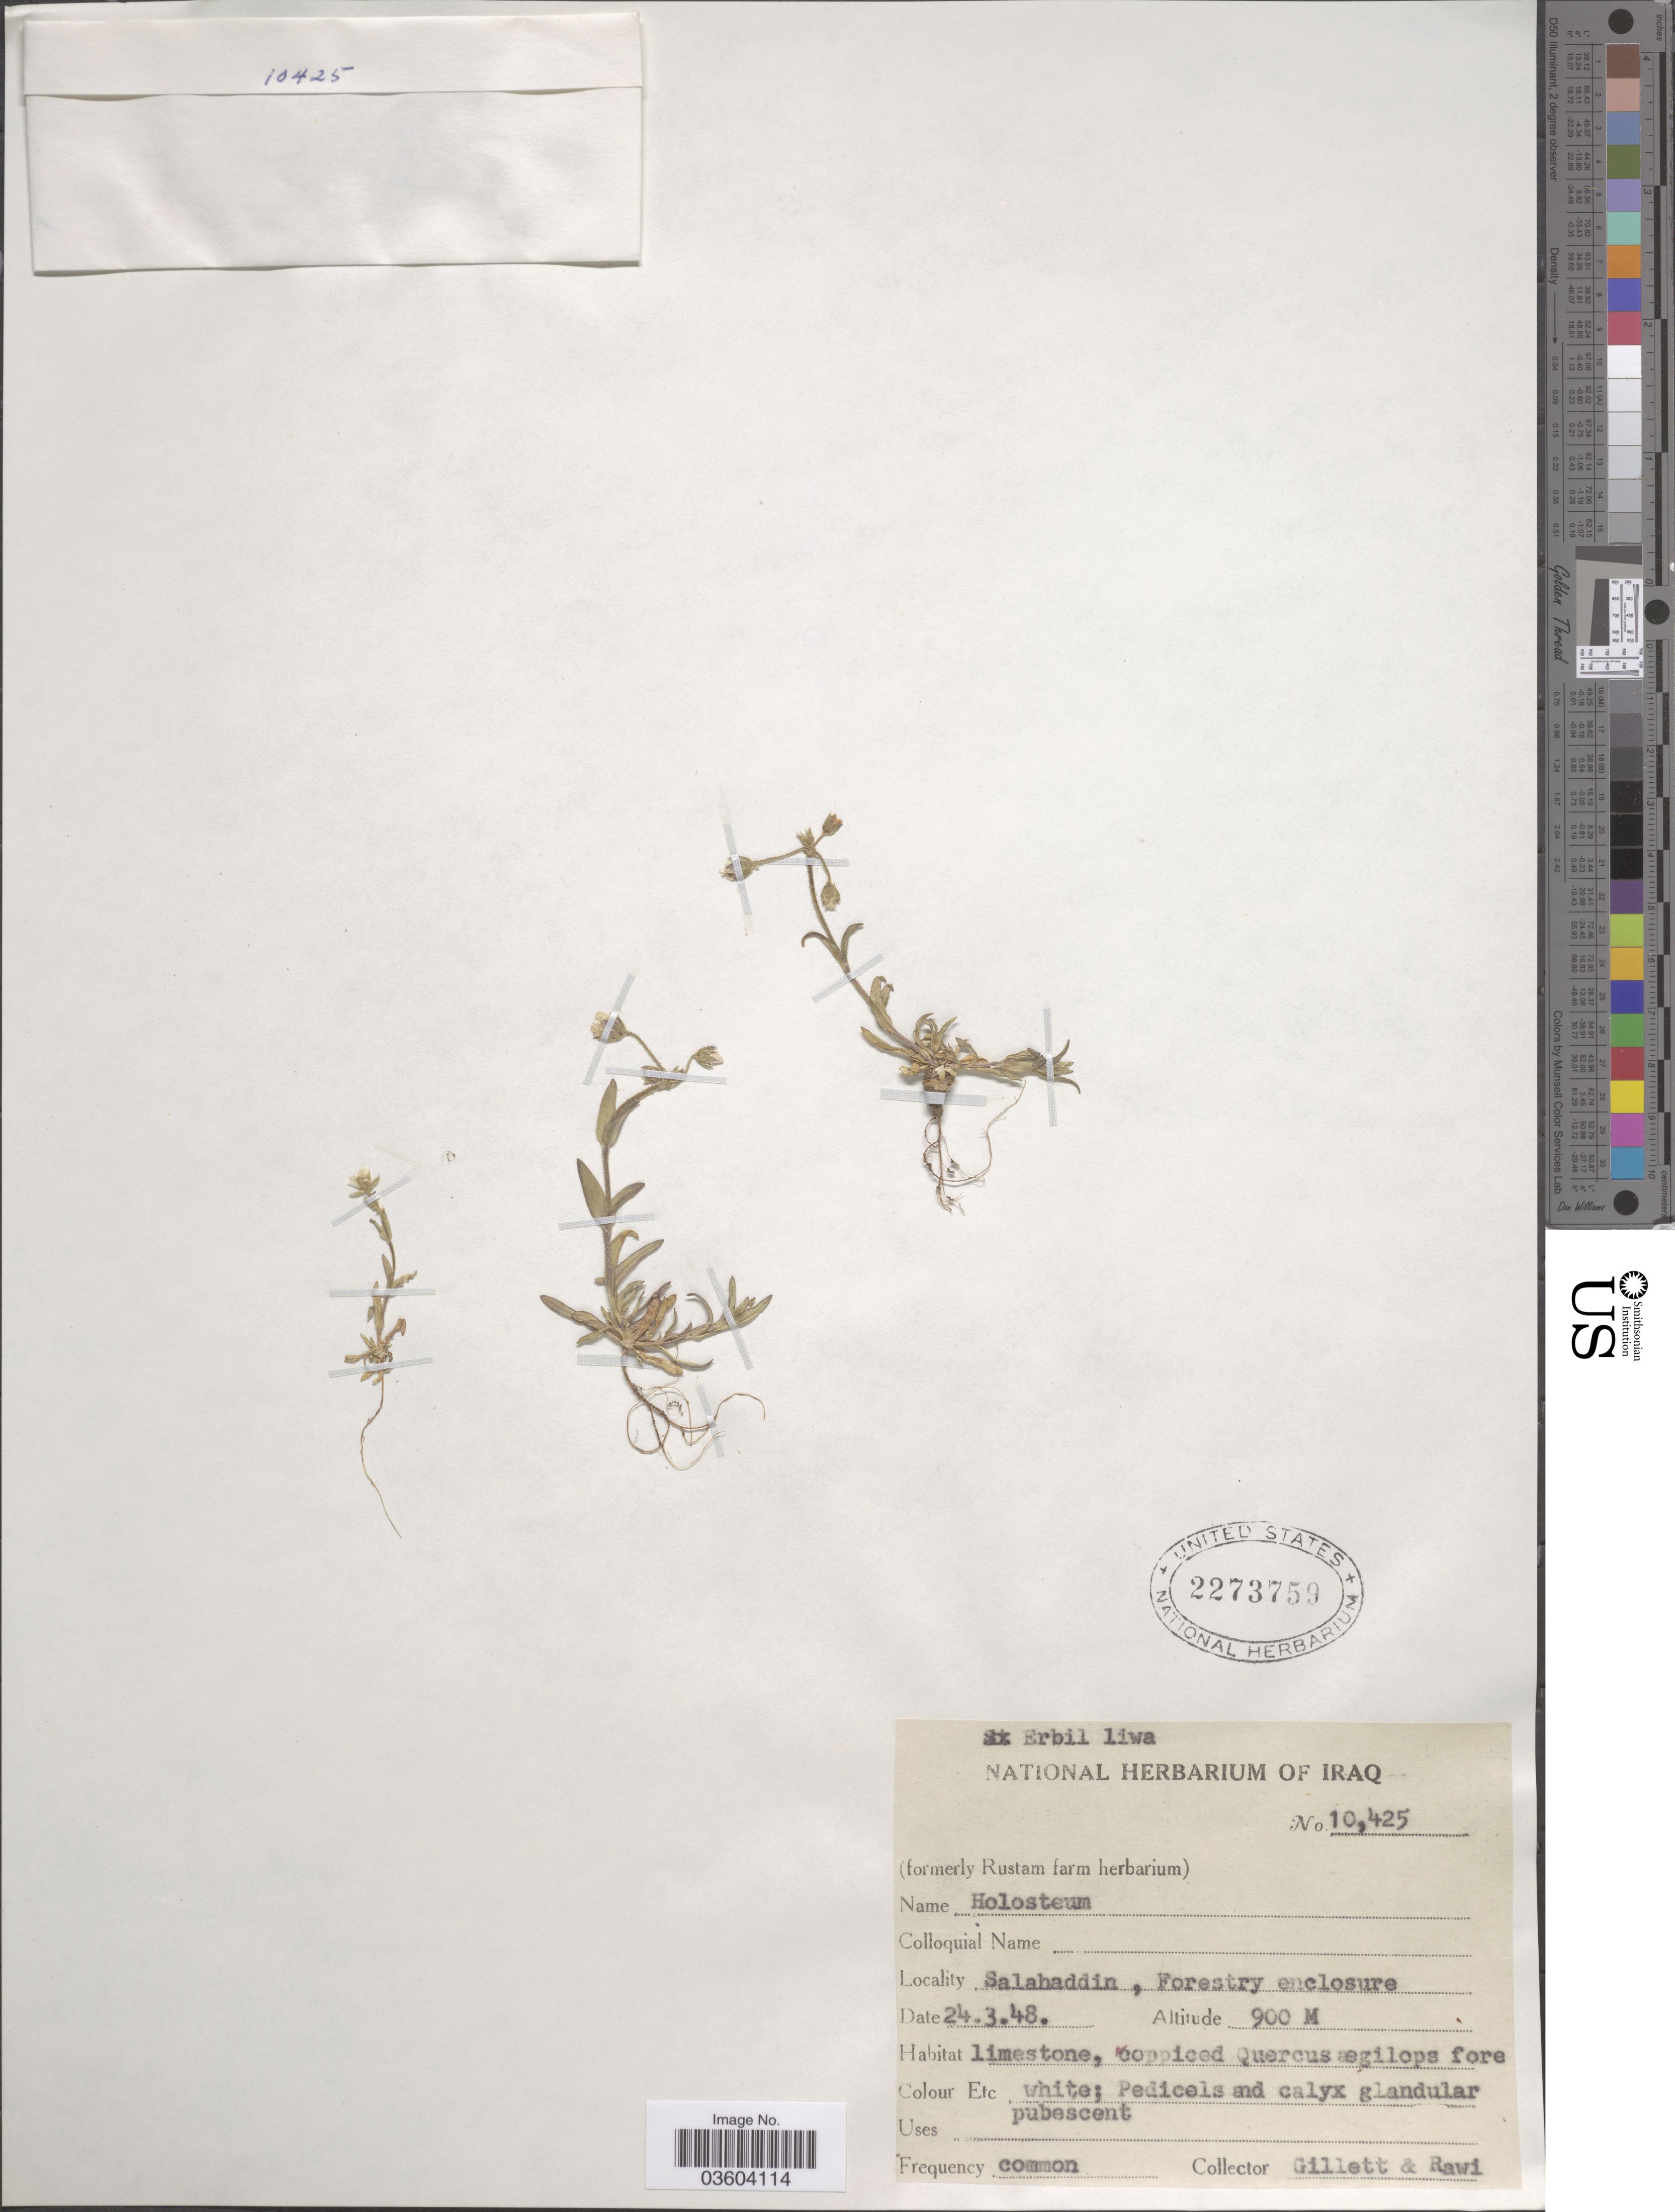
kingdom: Plantae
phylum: Tracheophyta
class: Magnoliopsida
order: Caryophyllales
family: Caryophyllaceae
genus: Holosteum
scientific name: Holosteum sp.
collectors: Gillett, -- & -. Rawi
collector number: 10425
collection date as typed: Transcribed d/m/y: 24/3/48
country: Iraq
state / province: Salah ad Din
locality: Salahaddin, Forestry enclosure.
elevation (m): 900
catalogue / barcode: US 2273759